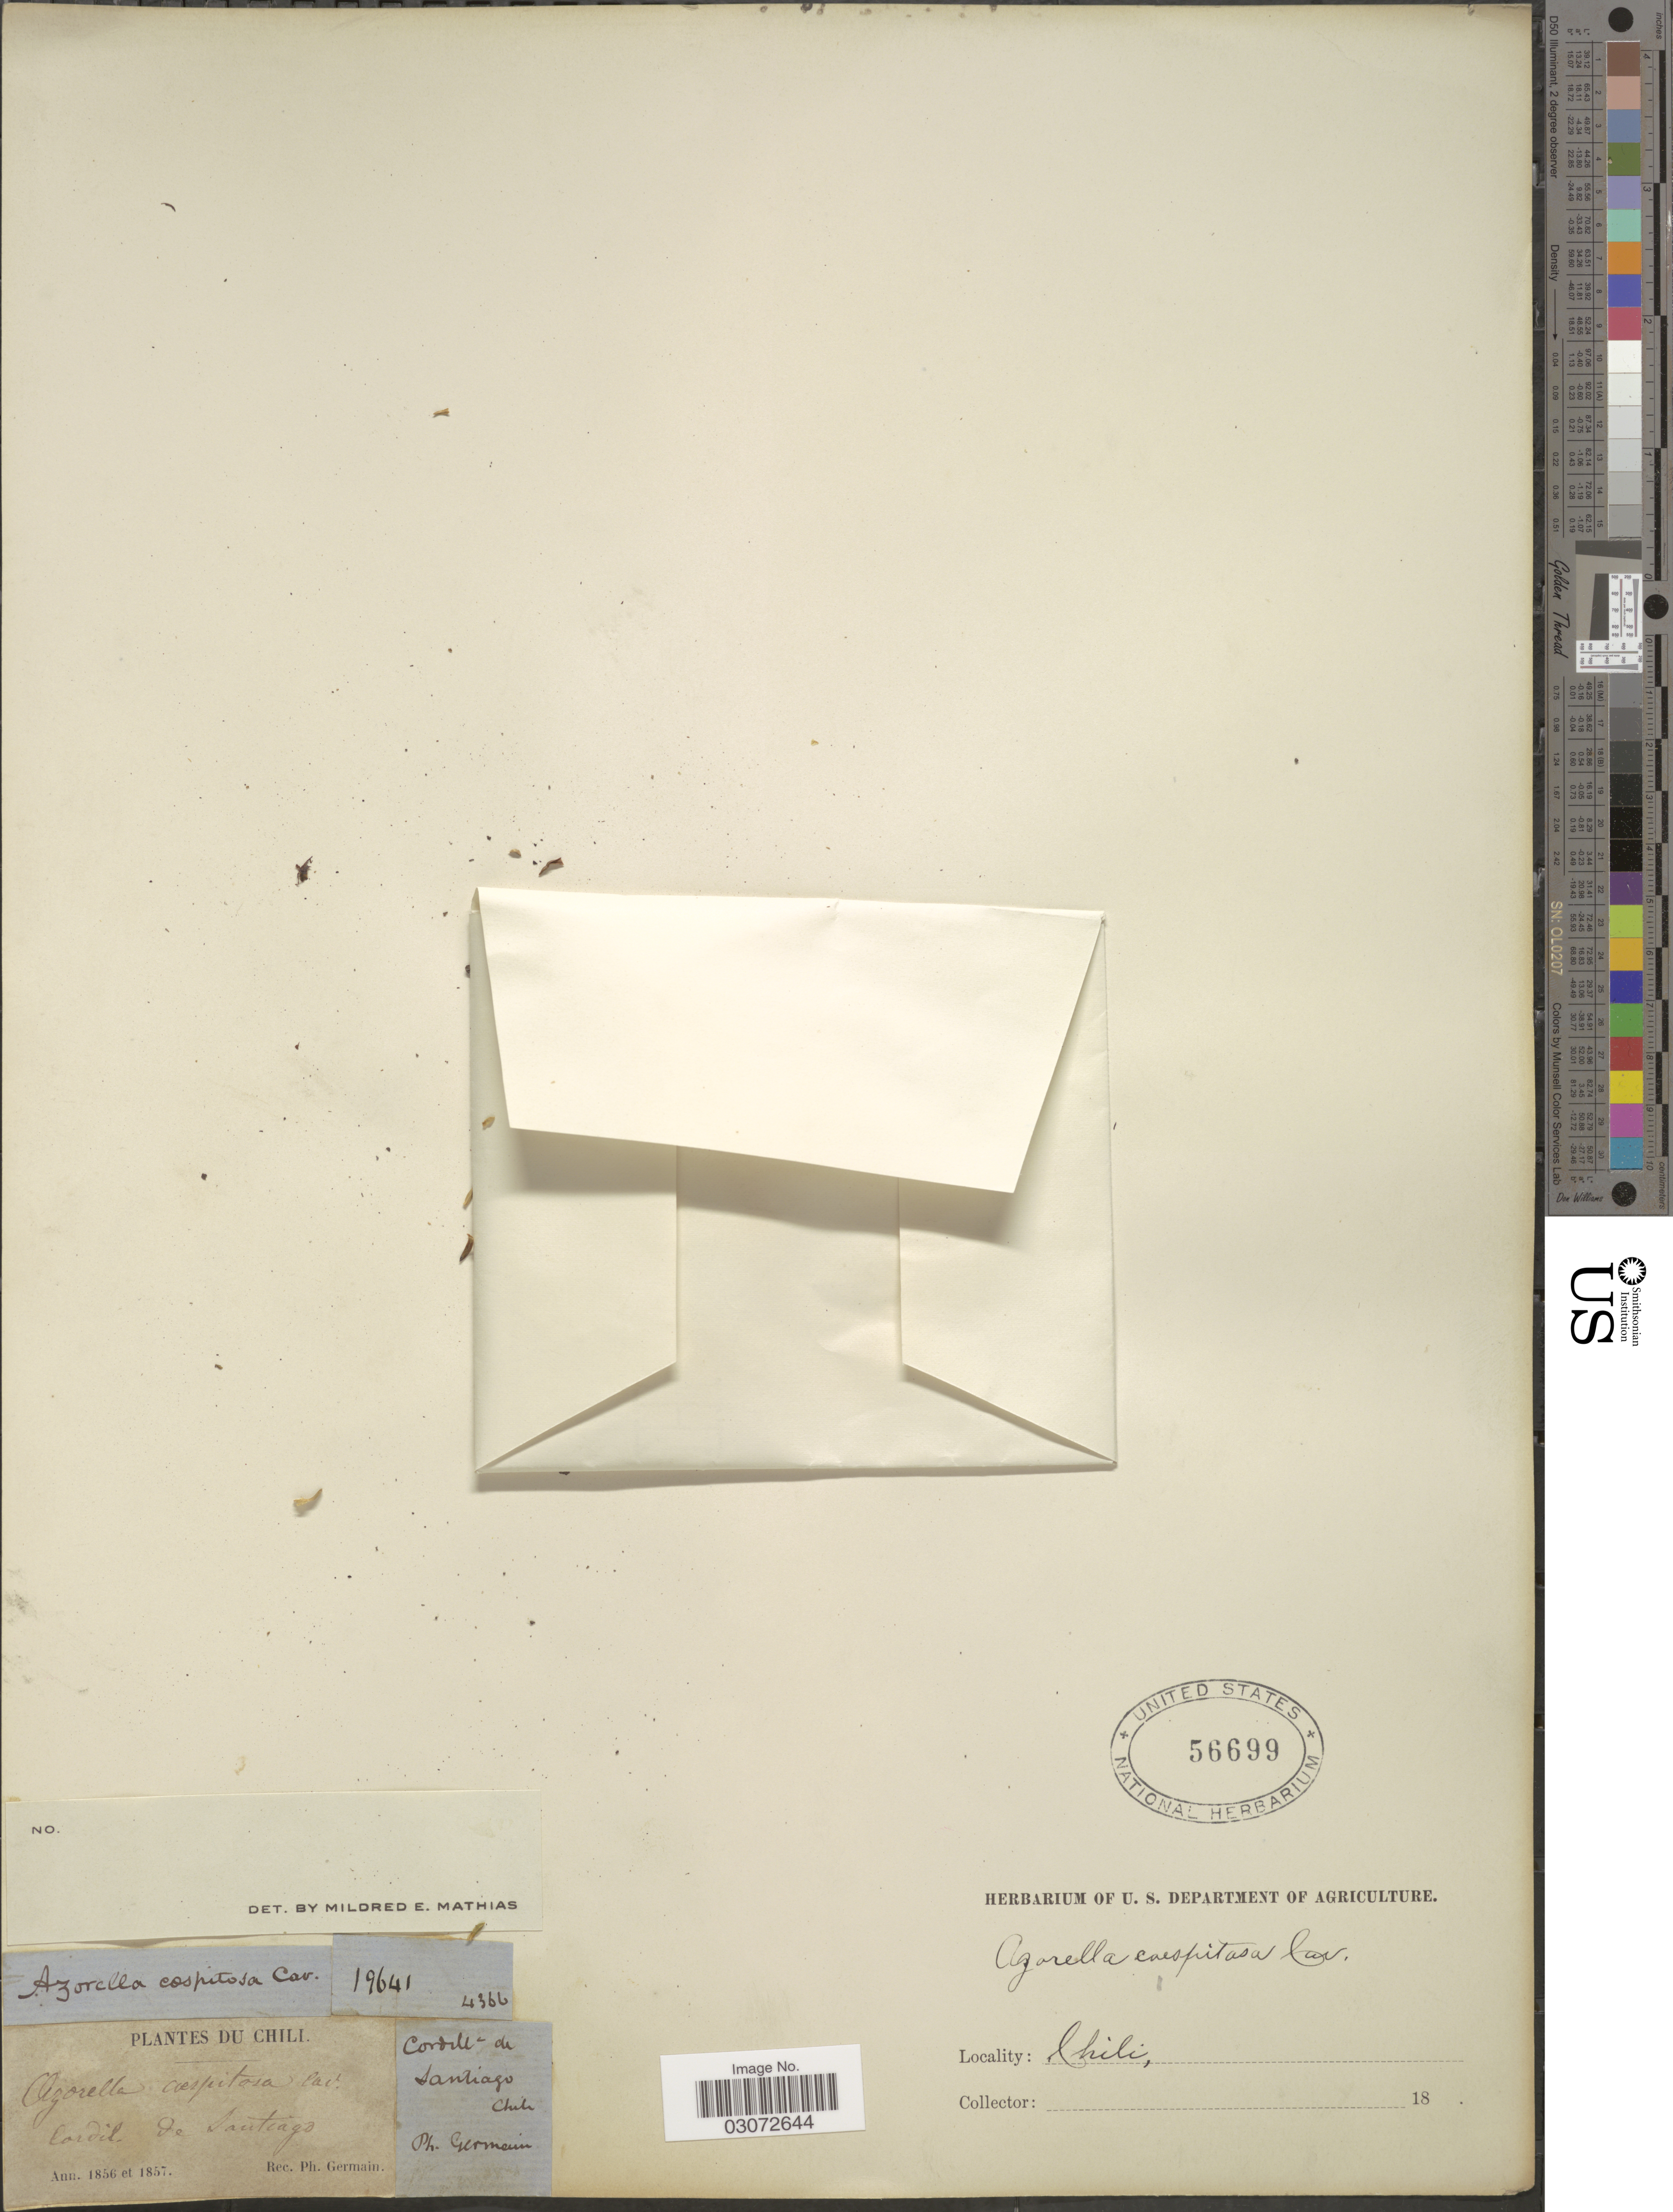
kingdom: Plantae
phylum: Tracheophyta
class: Magnoliopsida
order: Apiales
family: Apiaceae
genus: Azorella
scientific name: Azorella caespitosa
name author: Cav.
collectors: P. Germain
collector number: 19641/4366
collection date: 1856/1857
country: Chile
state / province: Región Metropolitana (RM)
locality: Cordill- de Santiago.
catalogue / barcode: US 56699